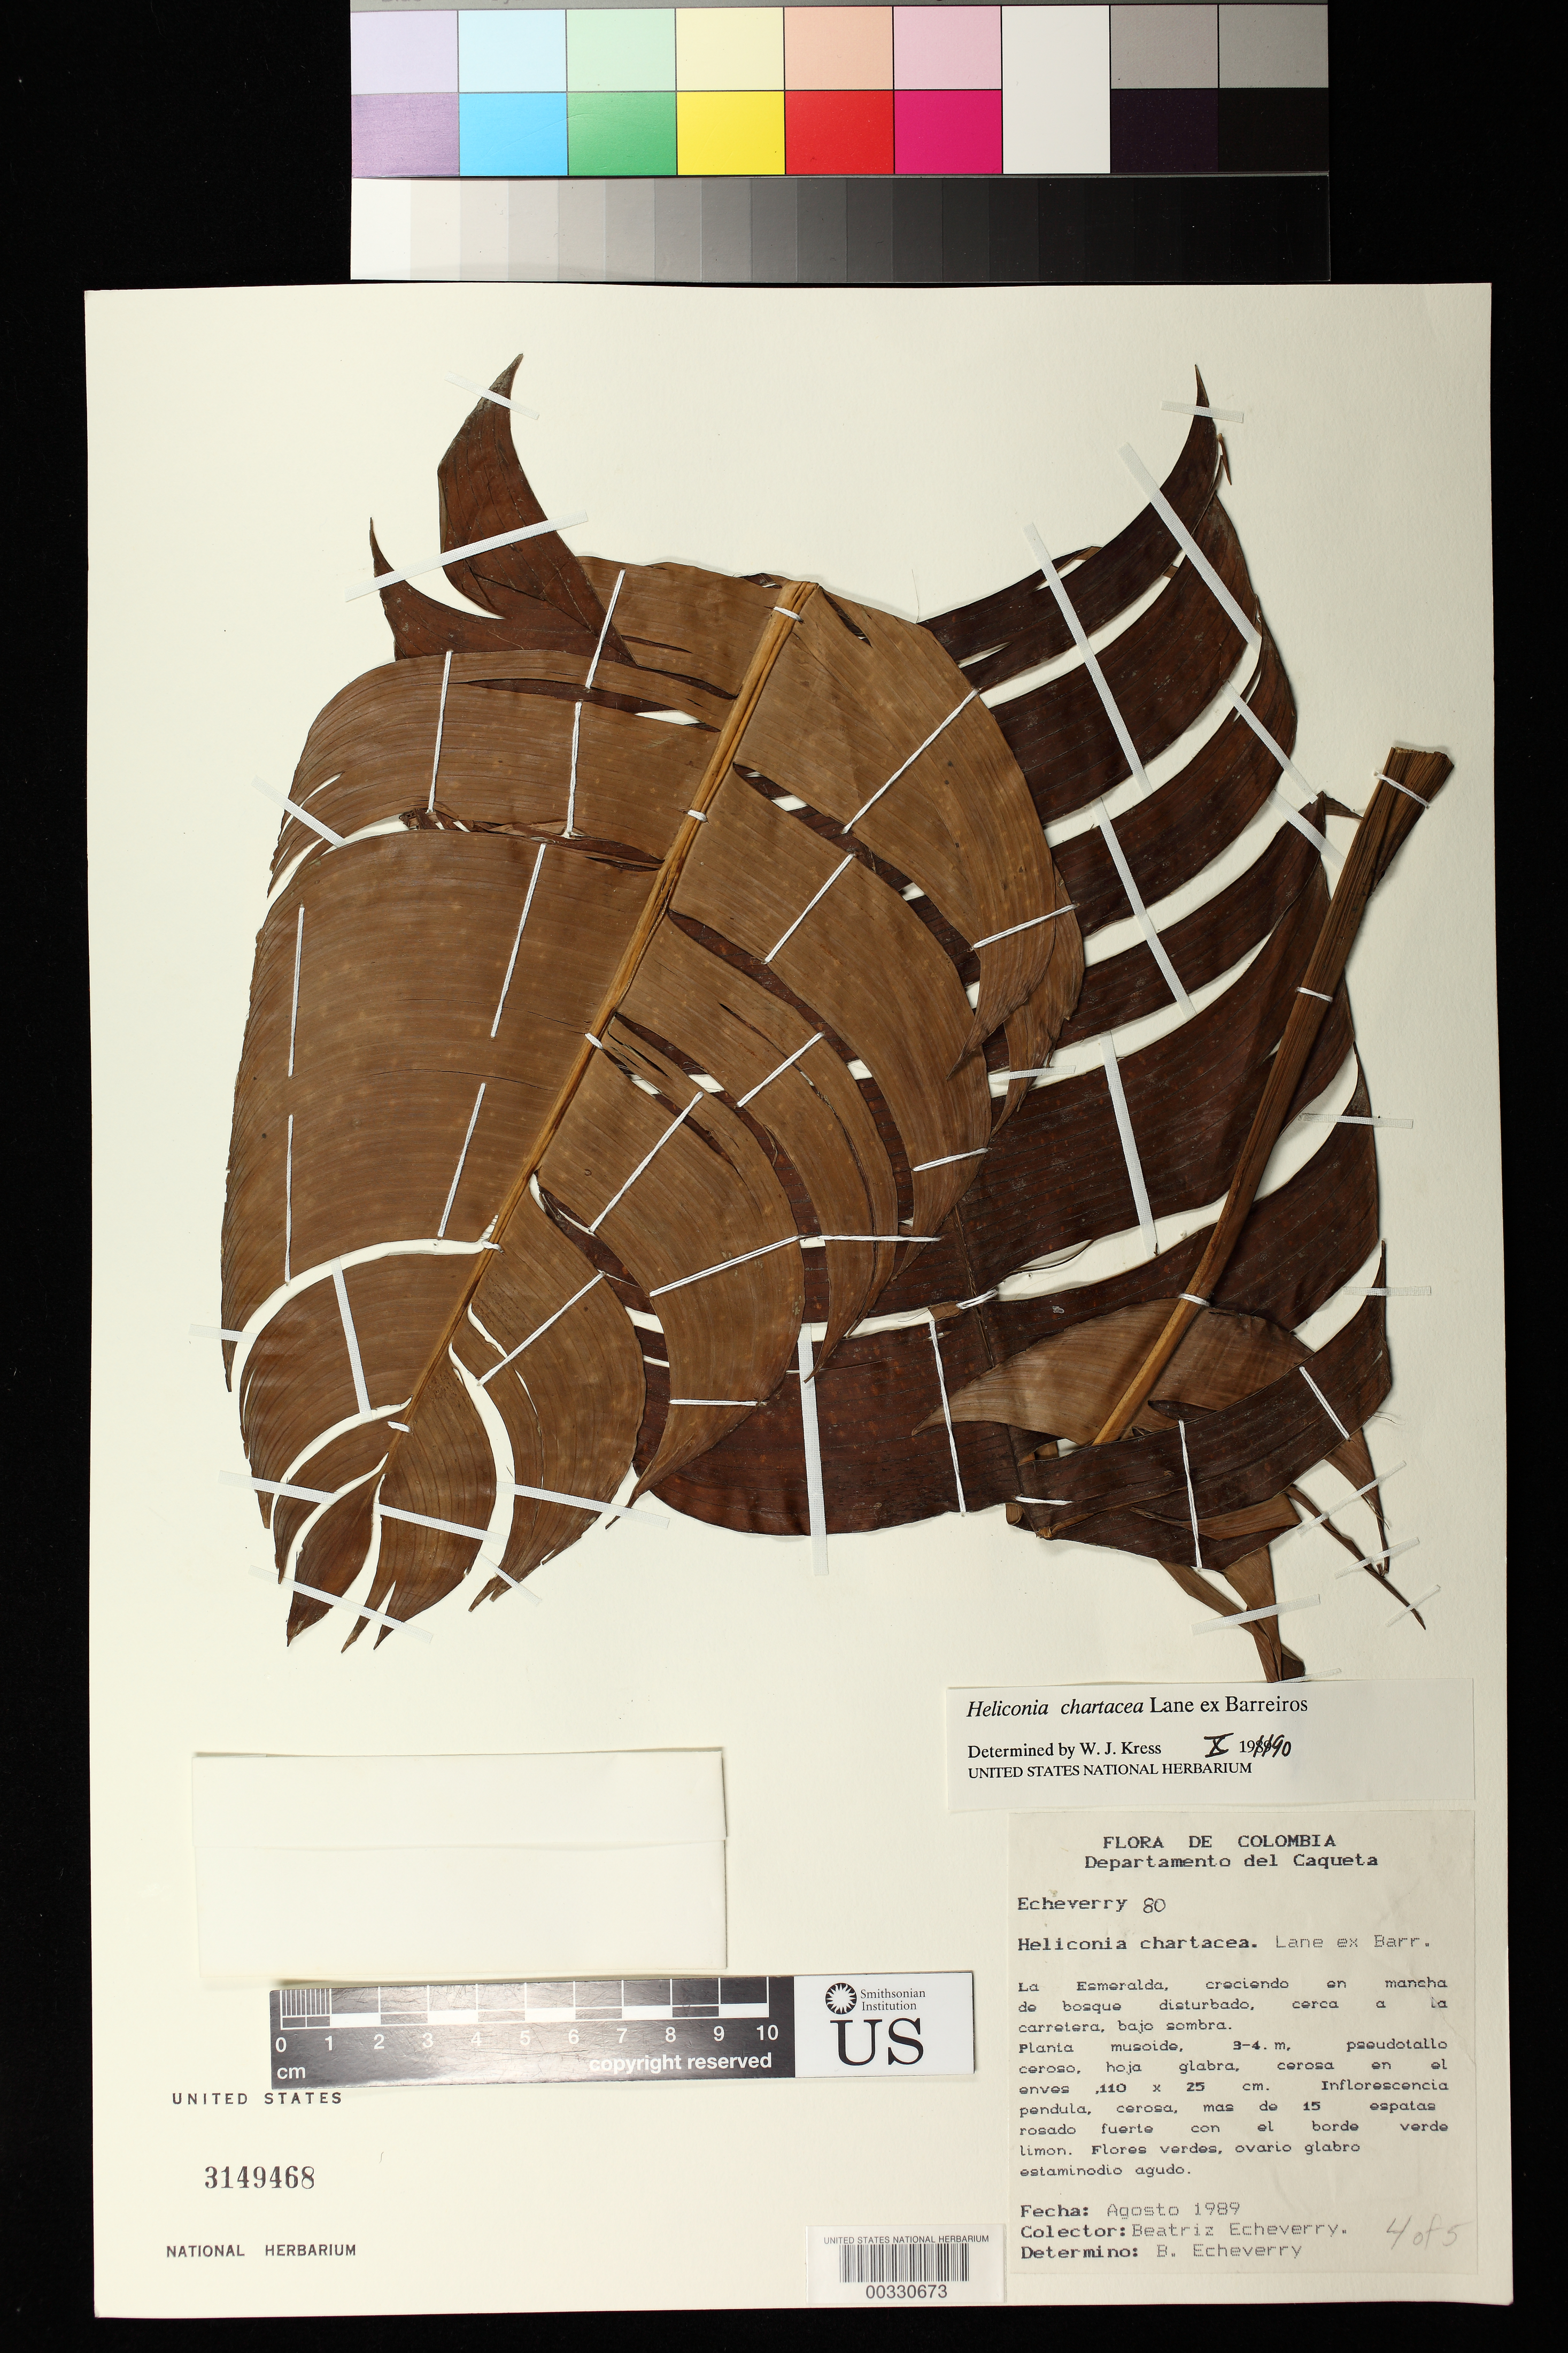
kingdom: Plantae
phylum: Tracheophyta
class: Liliopsida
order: Zingiberales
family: Heliconiaceae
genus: Heliconia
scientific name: Heliconia chartacea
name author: Lane ex Barreiros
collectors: B. Echeverry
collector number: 80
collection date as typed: Aug 1989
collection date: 1989-08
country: Colombia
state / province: Caquetá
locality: La Esmeralda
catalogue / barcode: US 3149468